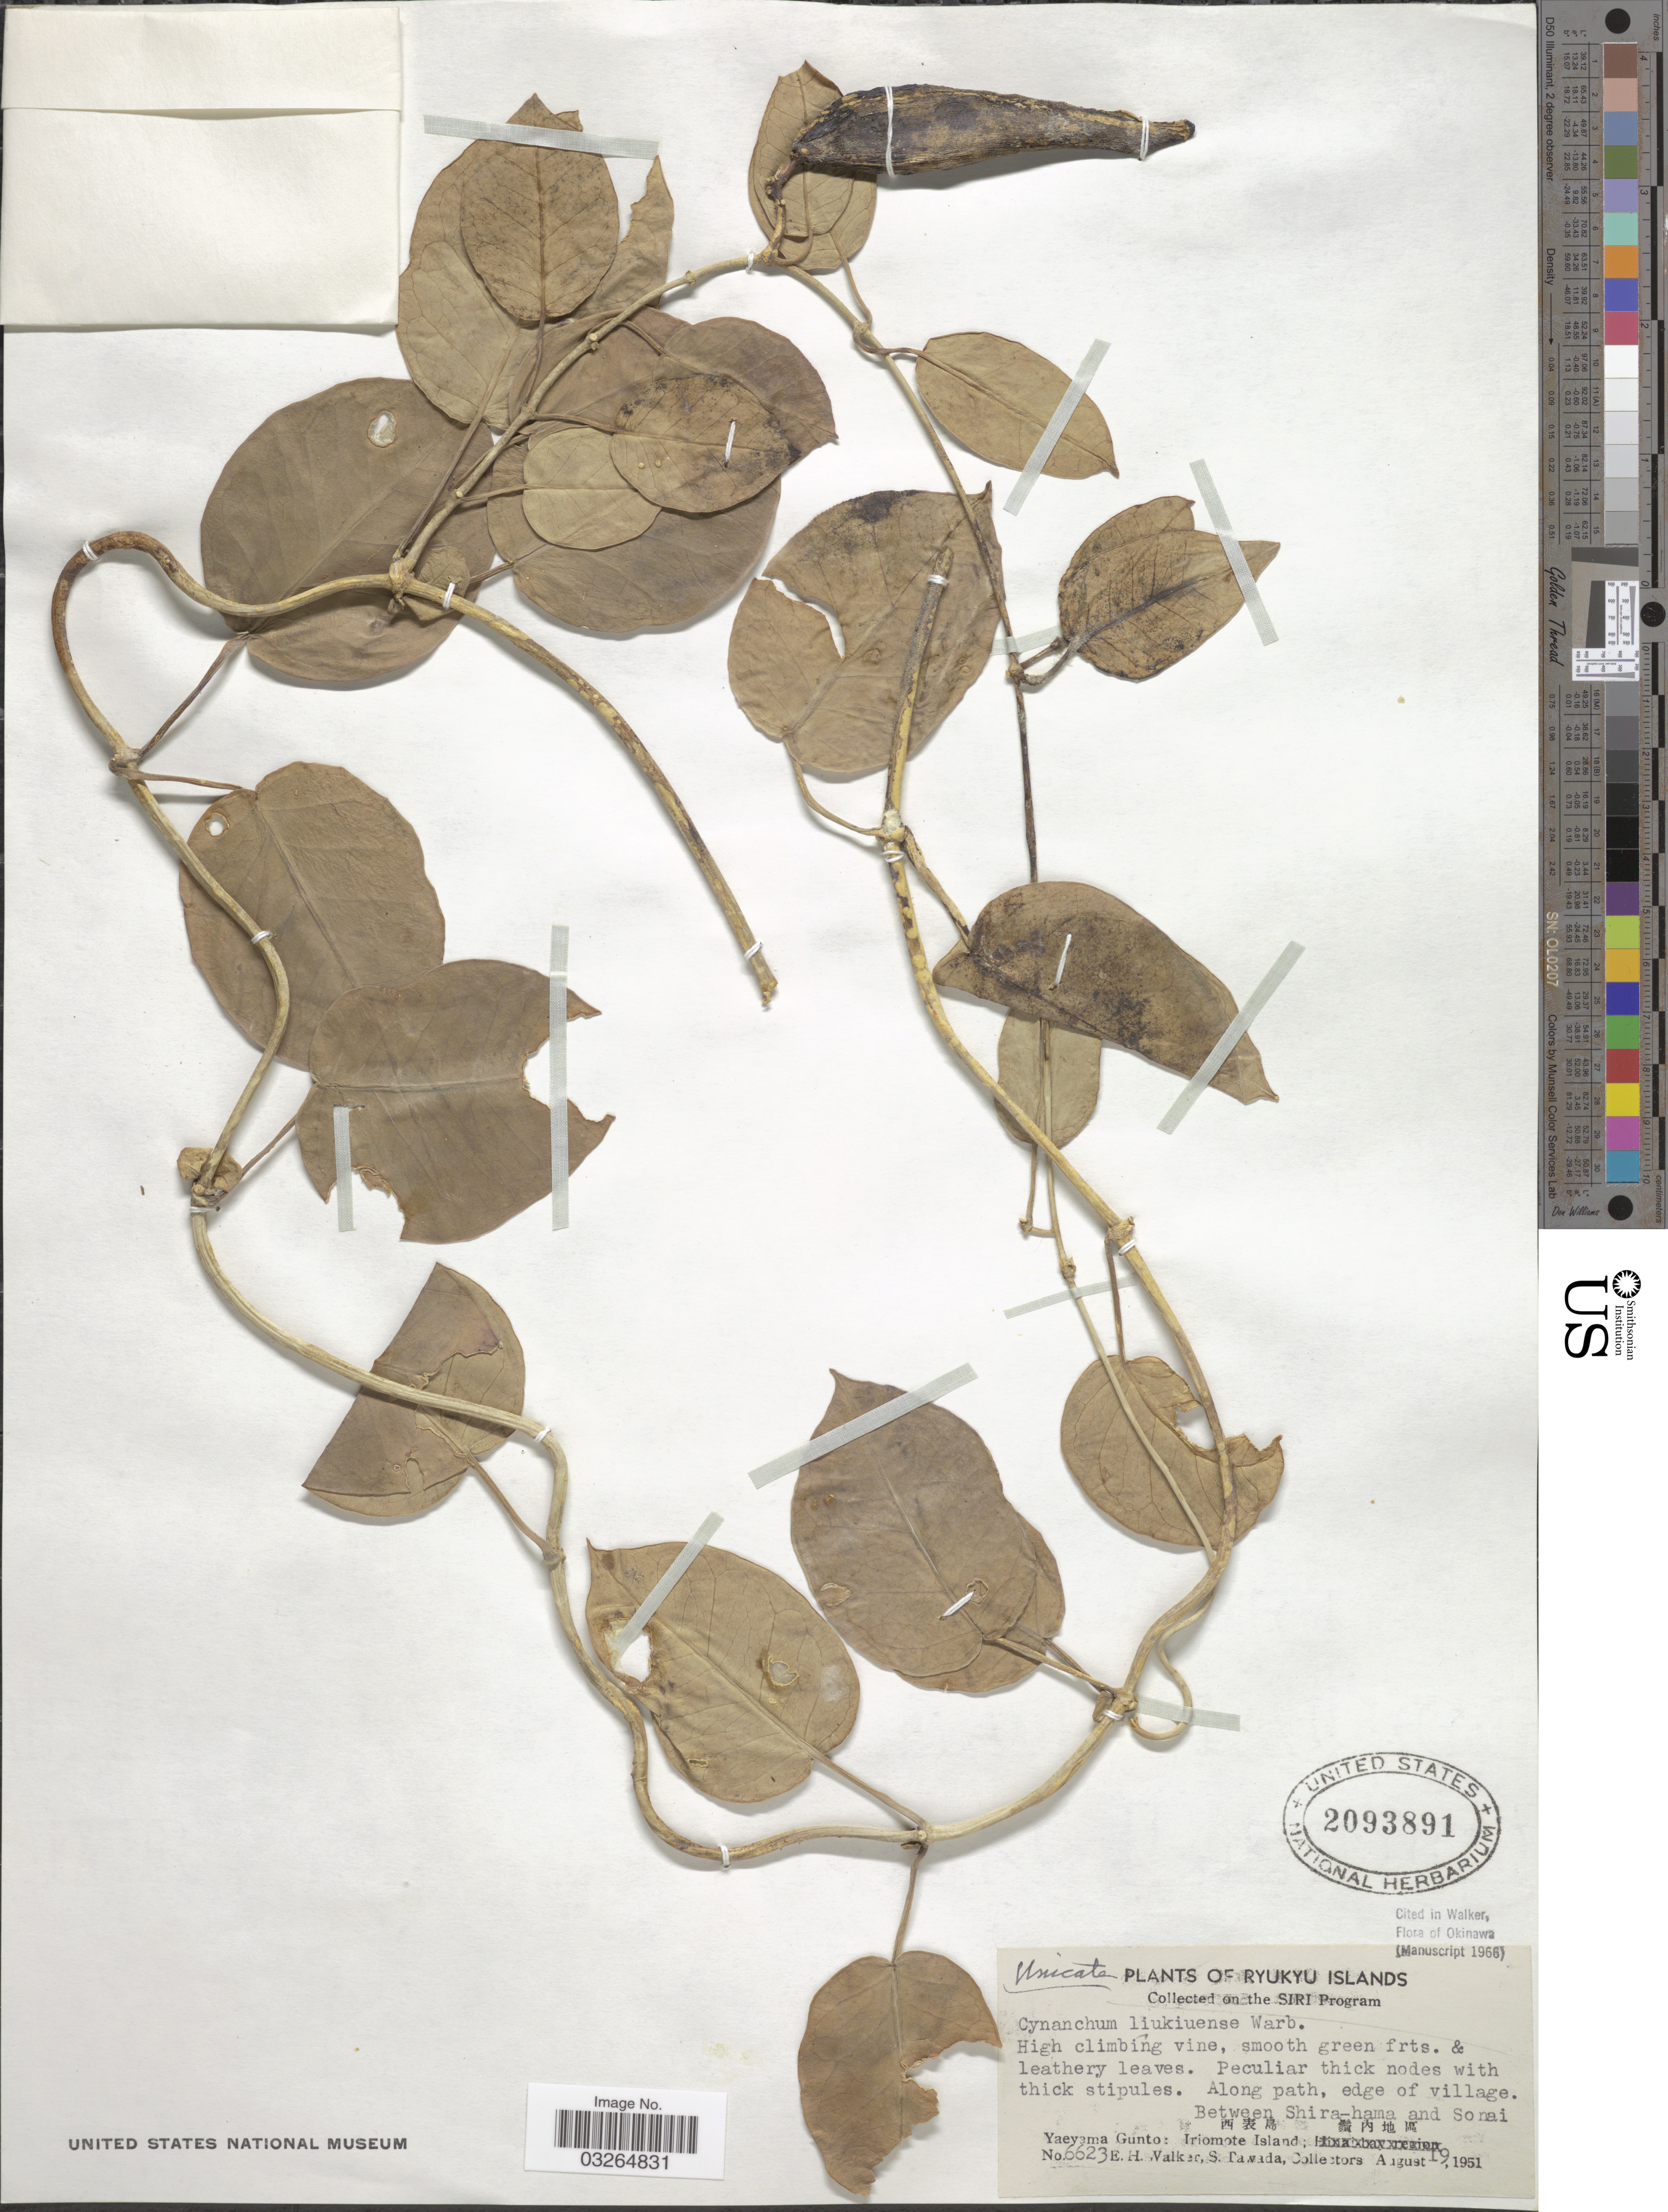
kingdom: Plantae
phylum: Tracheophyta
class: Magnoliopsida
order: Gentianales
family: Apocynaceae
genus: Cynanchum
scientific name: Cynanchum liukiuense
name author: Warb.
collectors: E. H. Walker & S. Tawada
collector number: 6623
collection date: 1951-08-19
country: Japan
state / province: Okinawa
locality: Ryukyu Islands. Along path, edge of village. Between Shira-hama and Sonai. Yaeyama Gunto: Iriomote Island.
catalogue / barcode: US 2093891